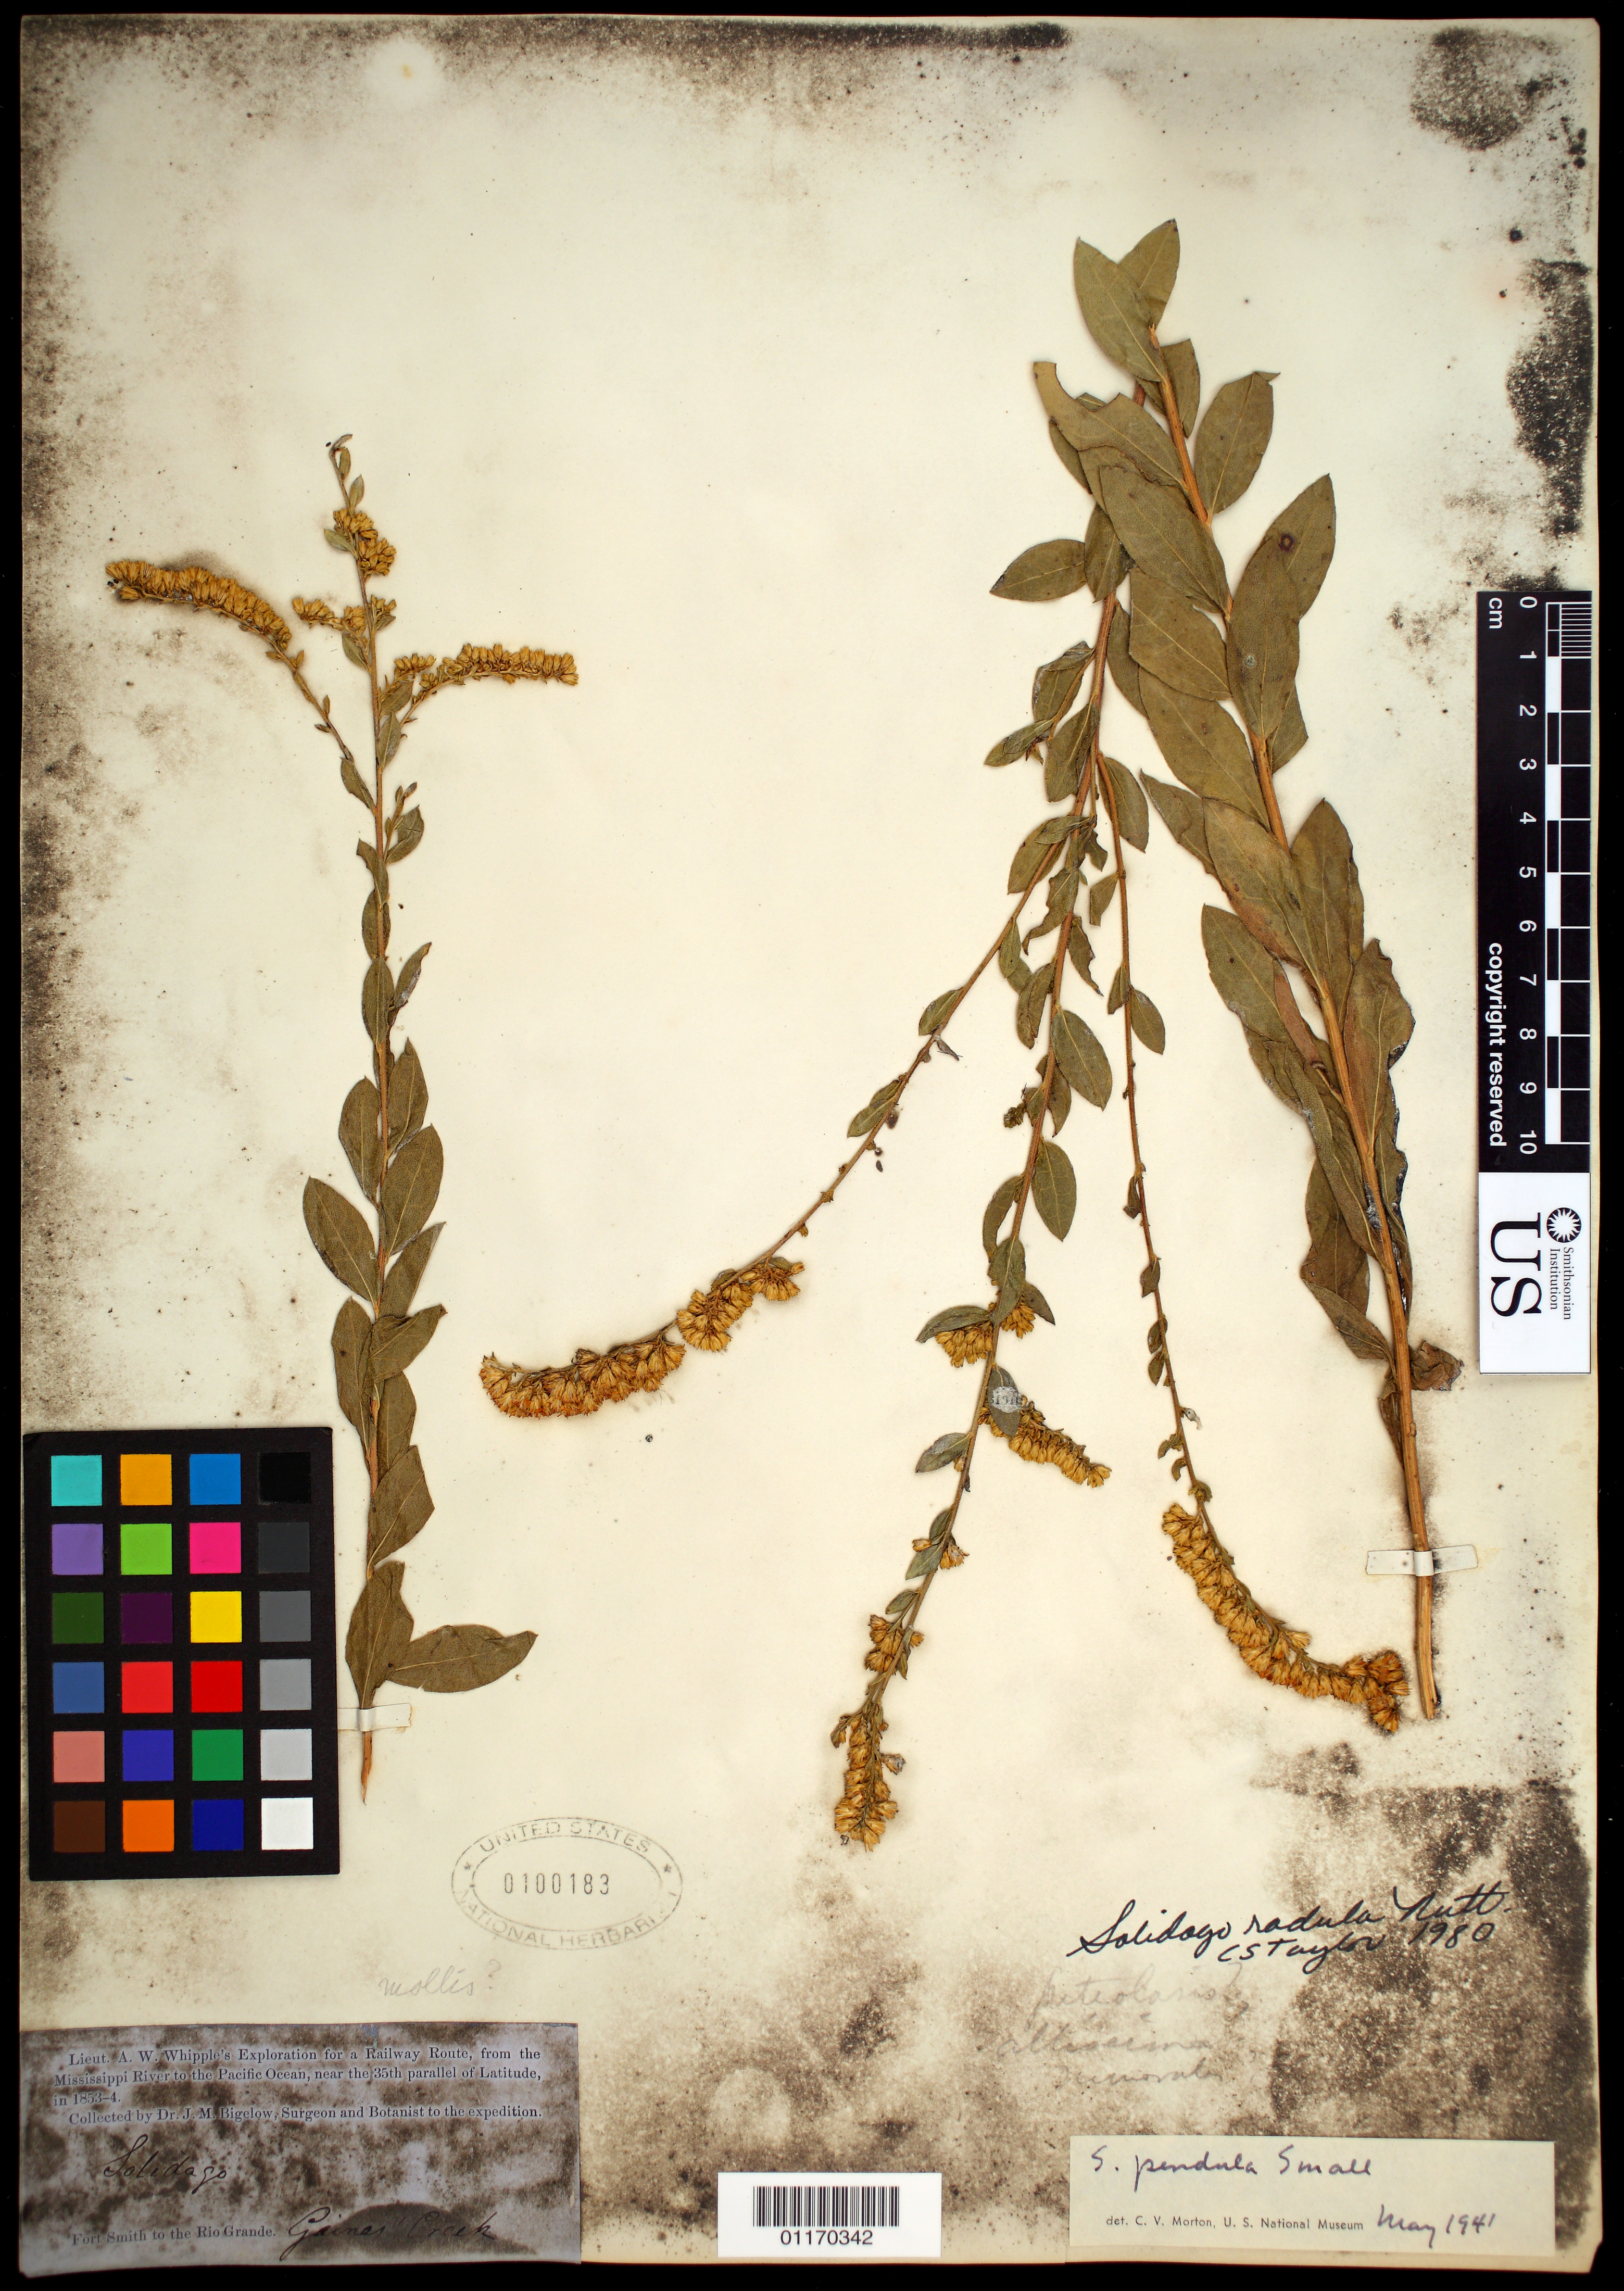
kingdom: Plantae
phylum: Tracheophyta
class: Magnoliopsida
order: Asterales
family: Asteraceae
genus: Solidago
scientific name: Solidago radula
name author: Nutt.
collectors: J. M. Bigelow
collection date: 1853/1854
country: United States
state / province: Texas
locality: Gaines Creek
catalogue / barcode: US 100183